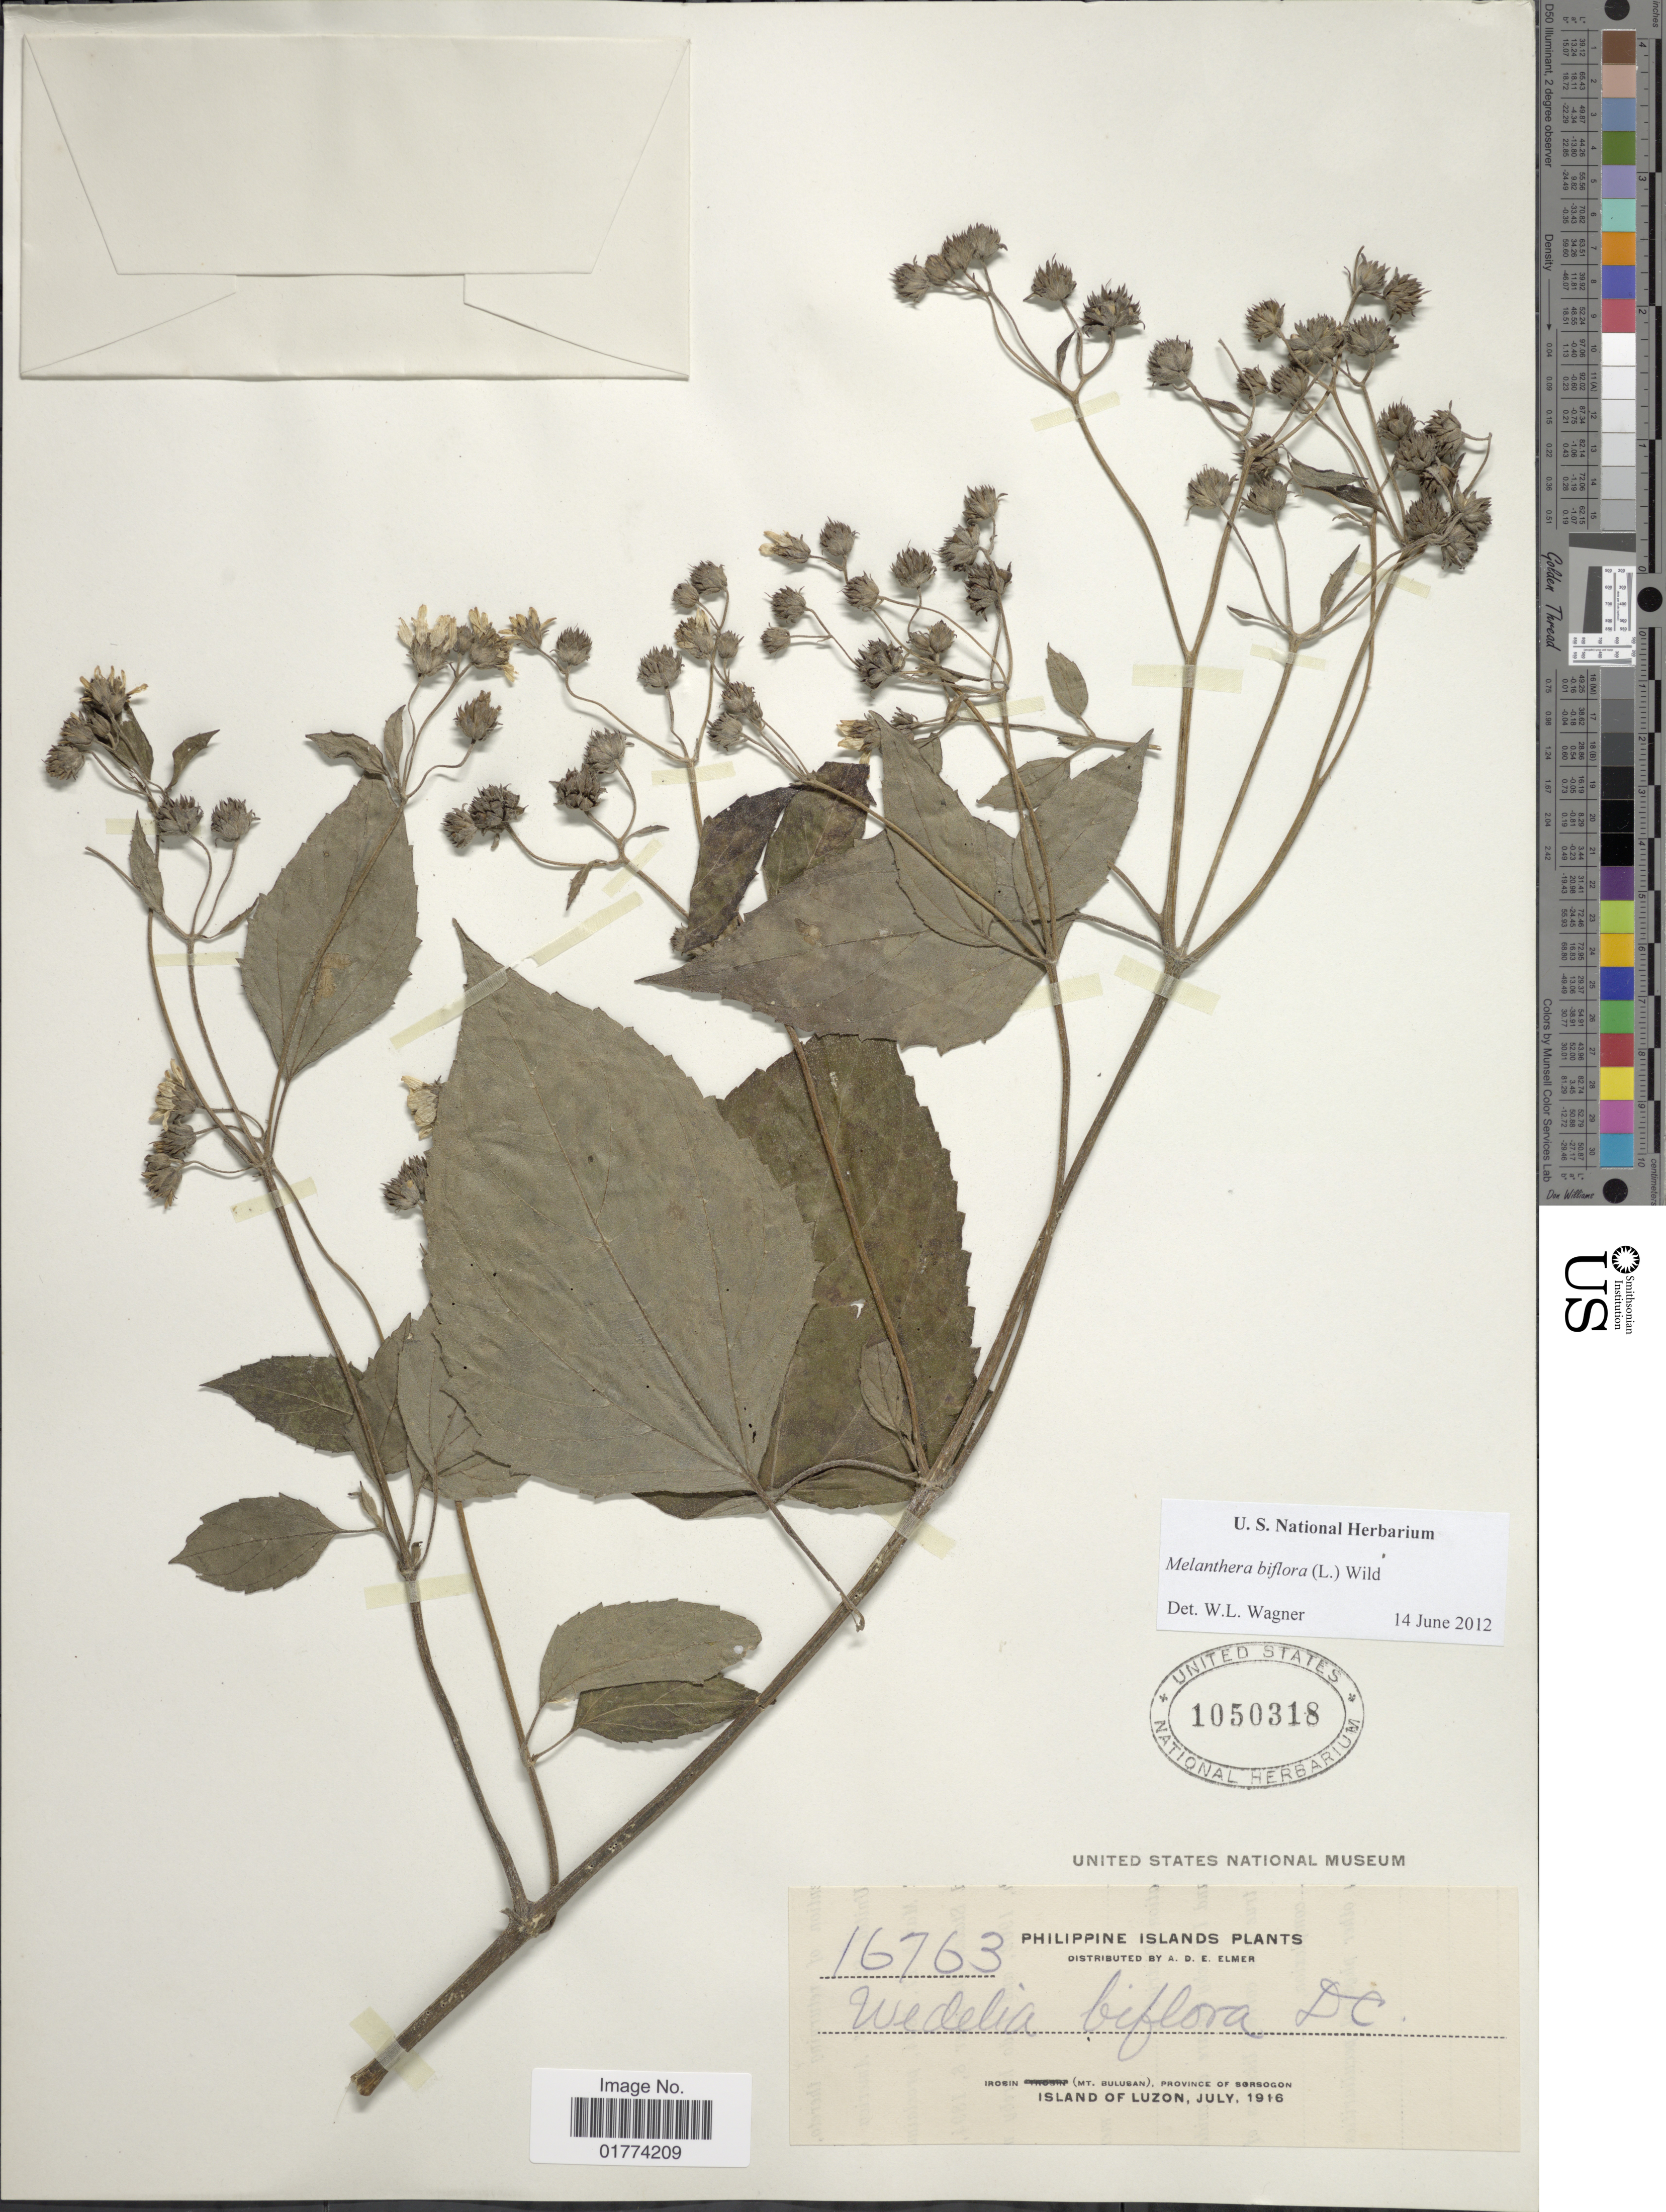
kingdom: Plantae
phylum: Tracheophyta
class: Magnoliopsida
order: Asterales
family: Asteraceae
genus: Wollastonia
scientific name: Wollastonia biflora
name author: (L.) DC.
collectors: A. D. E. Elmer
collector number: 16763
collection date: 1916-07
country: Philippines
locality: Irosin (Mt. Bulusan), Province of Sorsogon, Island of Luzon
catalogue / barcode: US 1050318